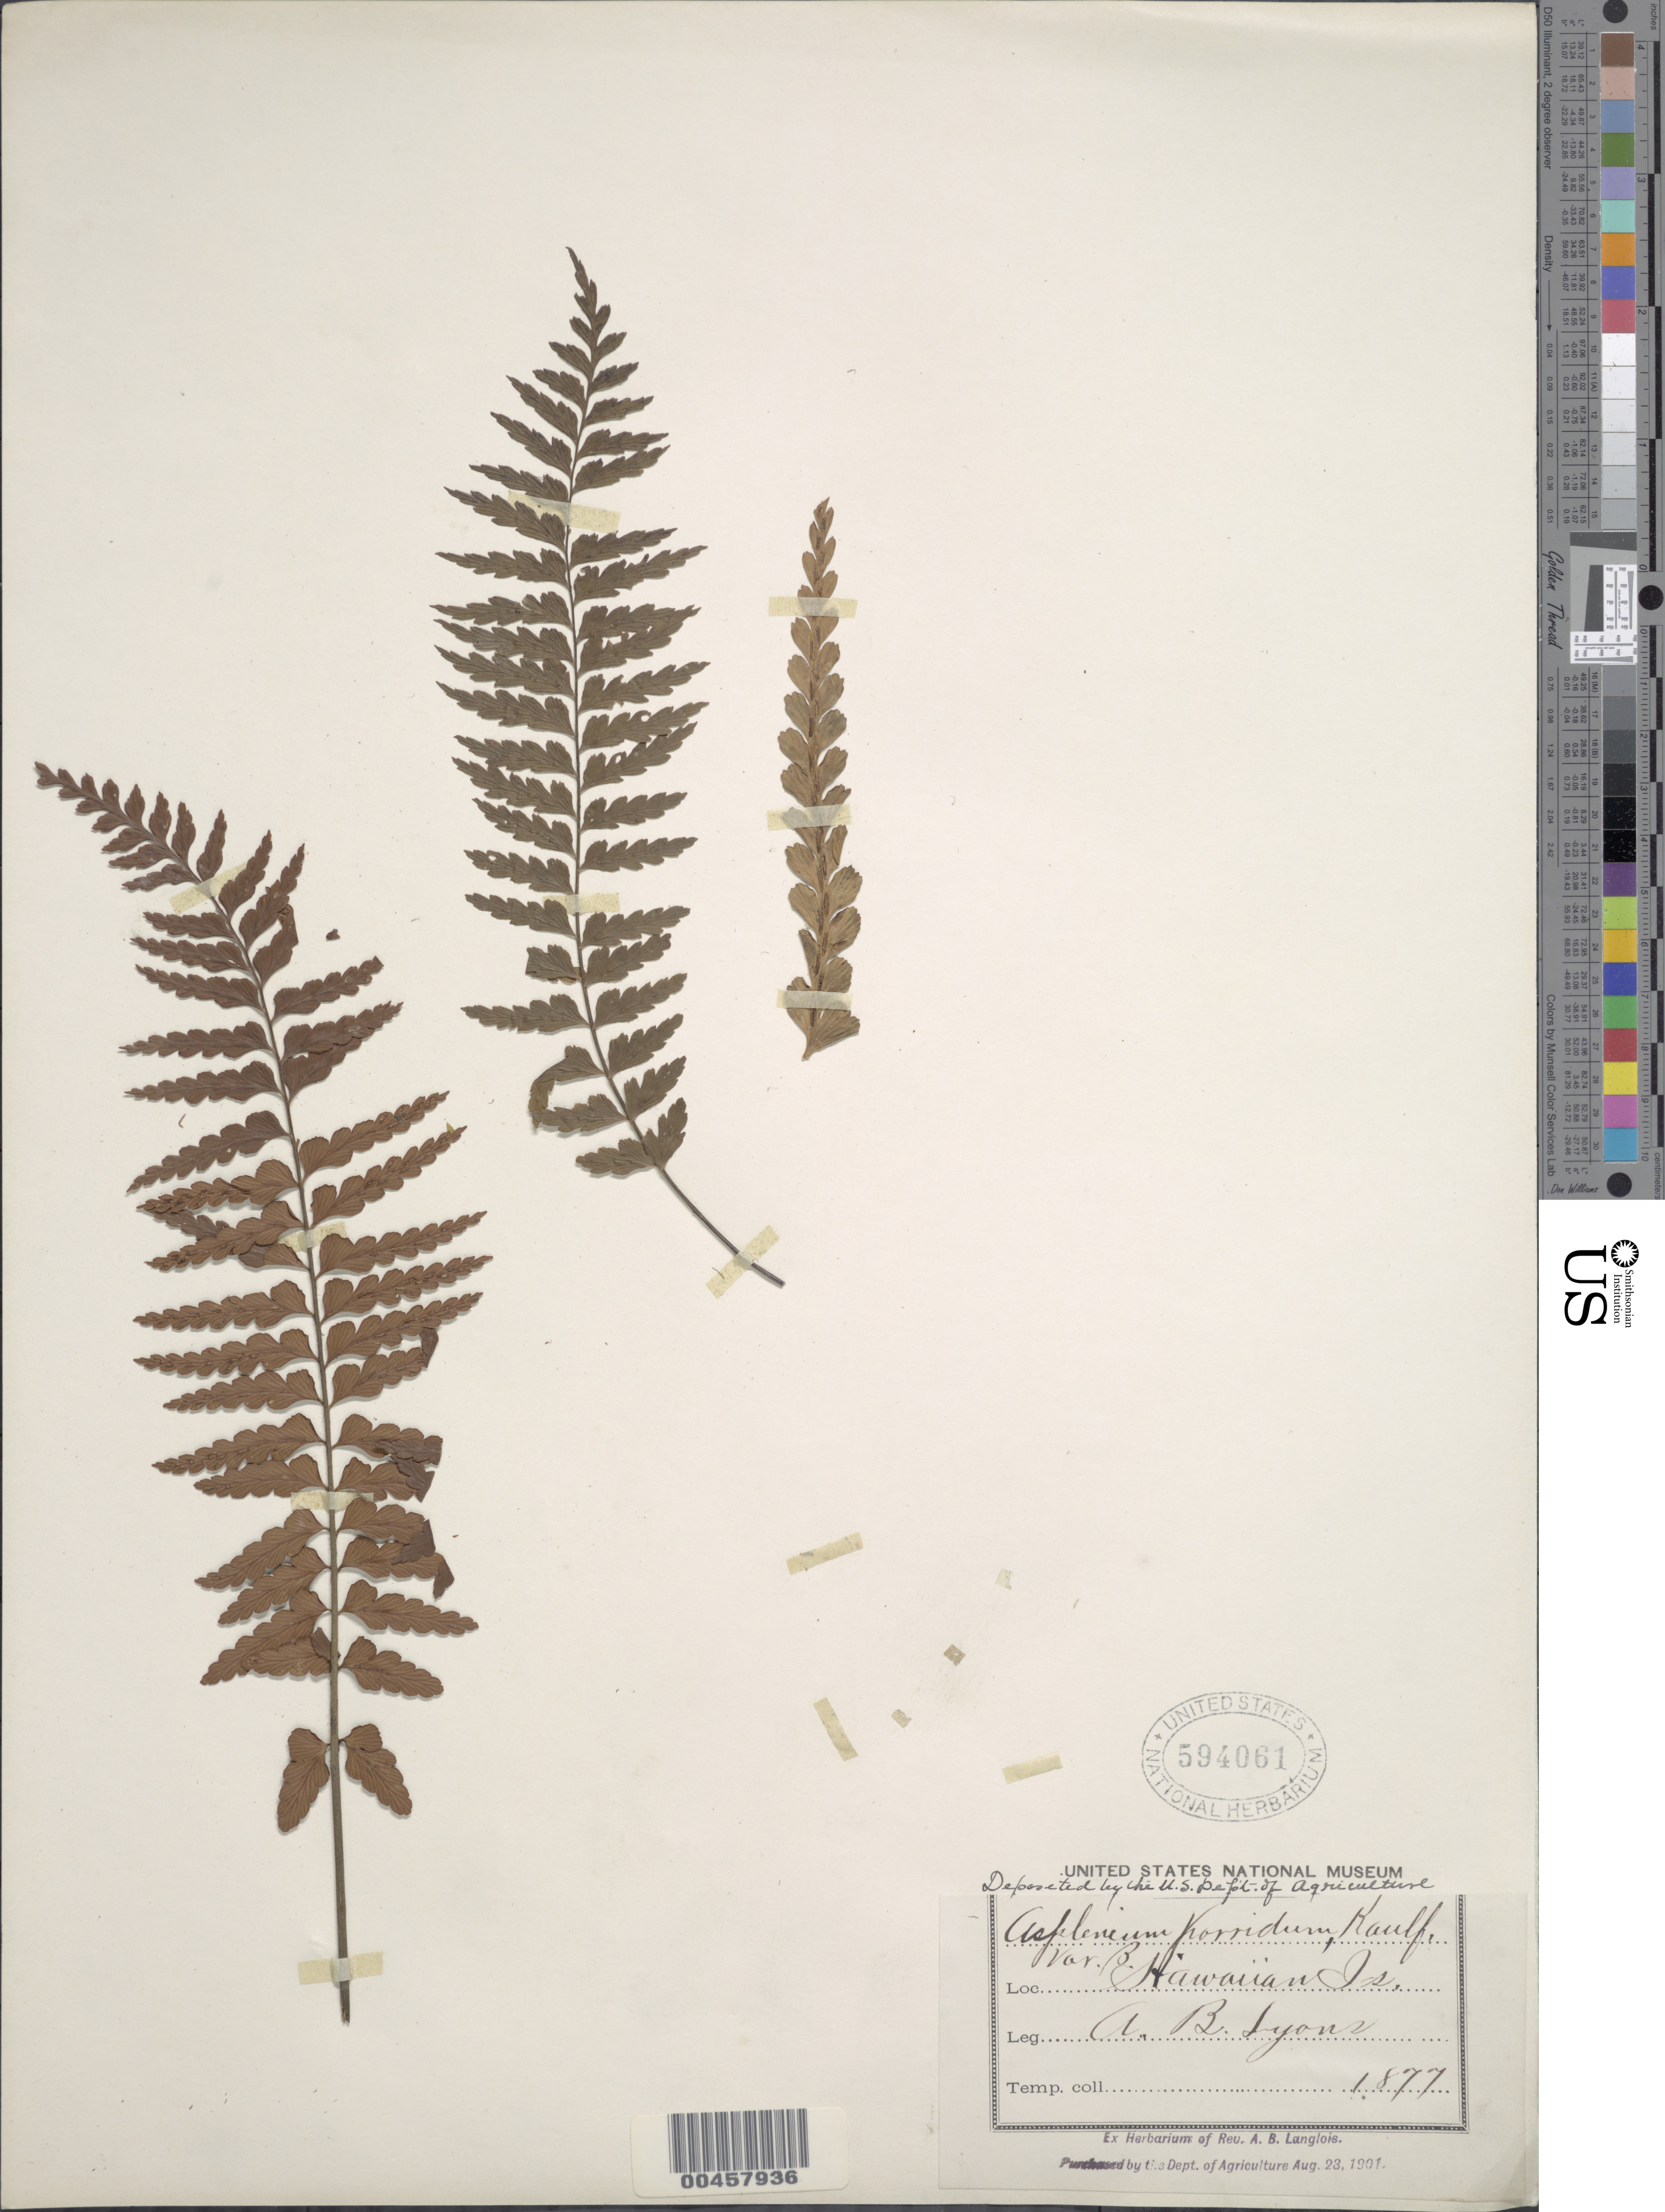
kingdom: Plantae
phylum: Tracheophyta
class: Polypodiopsida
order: Polypodiales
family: Aspleniaceae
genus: Asplenium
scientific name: Asplenium horridum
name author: Kaulf.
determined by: Salgado, A. E.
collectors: A. B. Lyons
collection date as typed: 1877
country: United States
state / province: Hawaii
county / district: Hawaii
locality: Hawaiian Is.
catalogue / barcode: US 594061